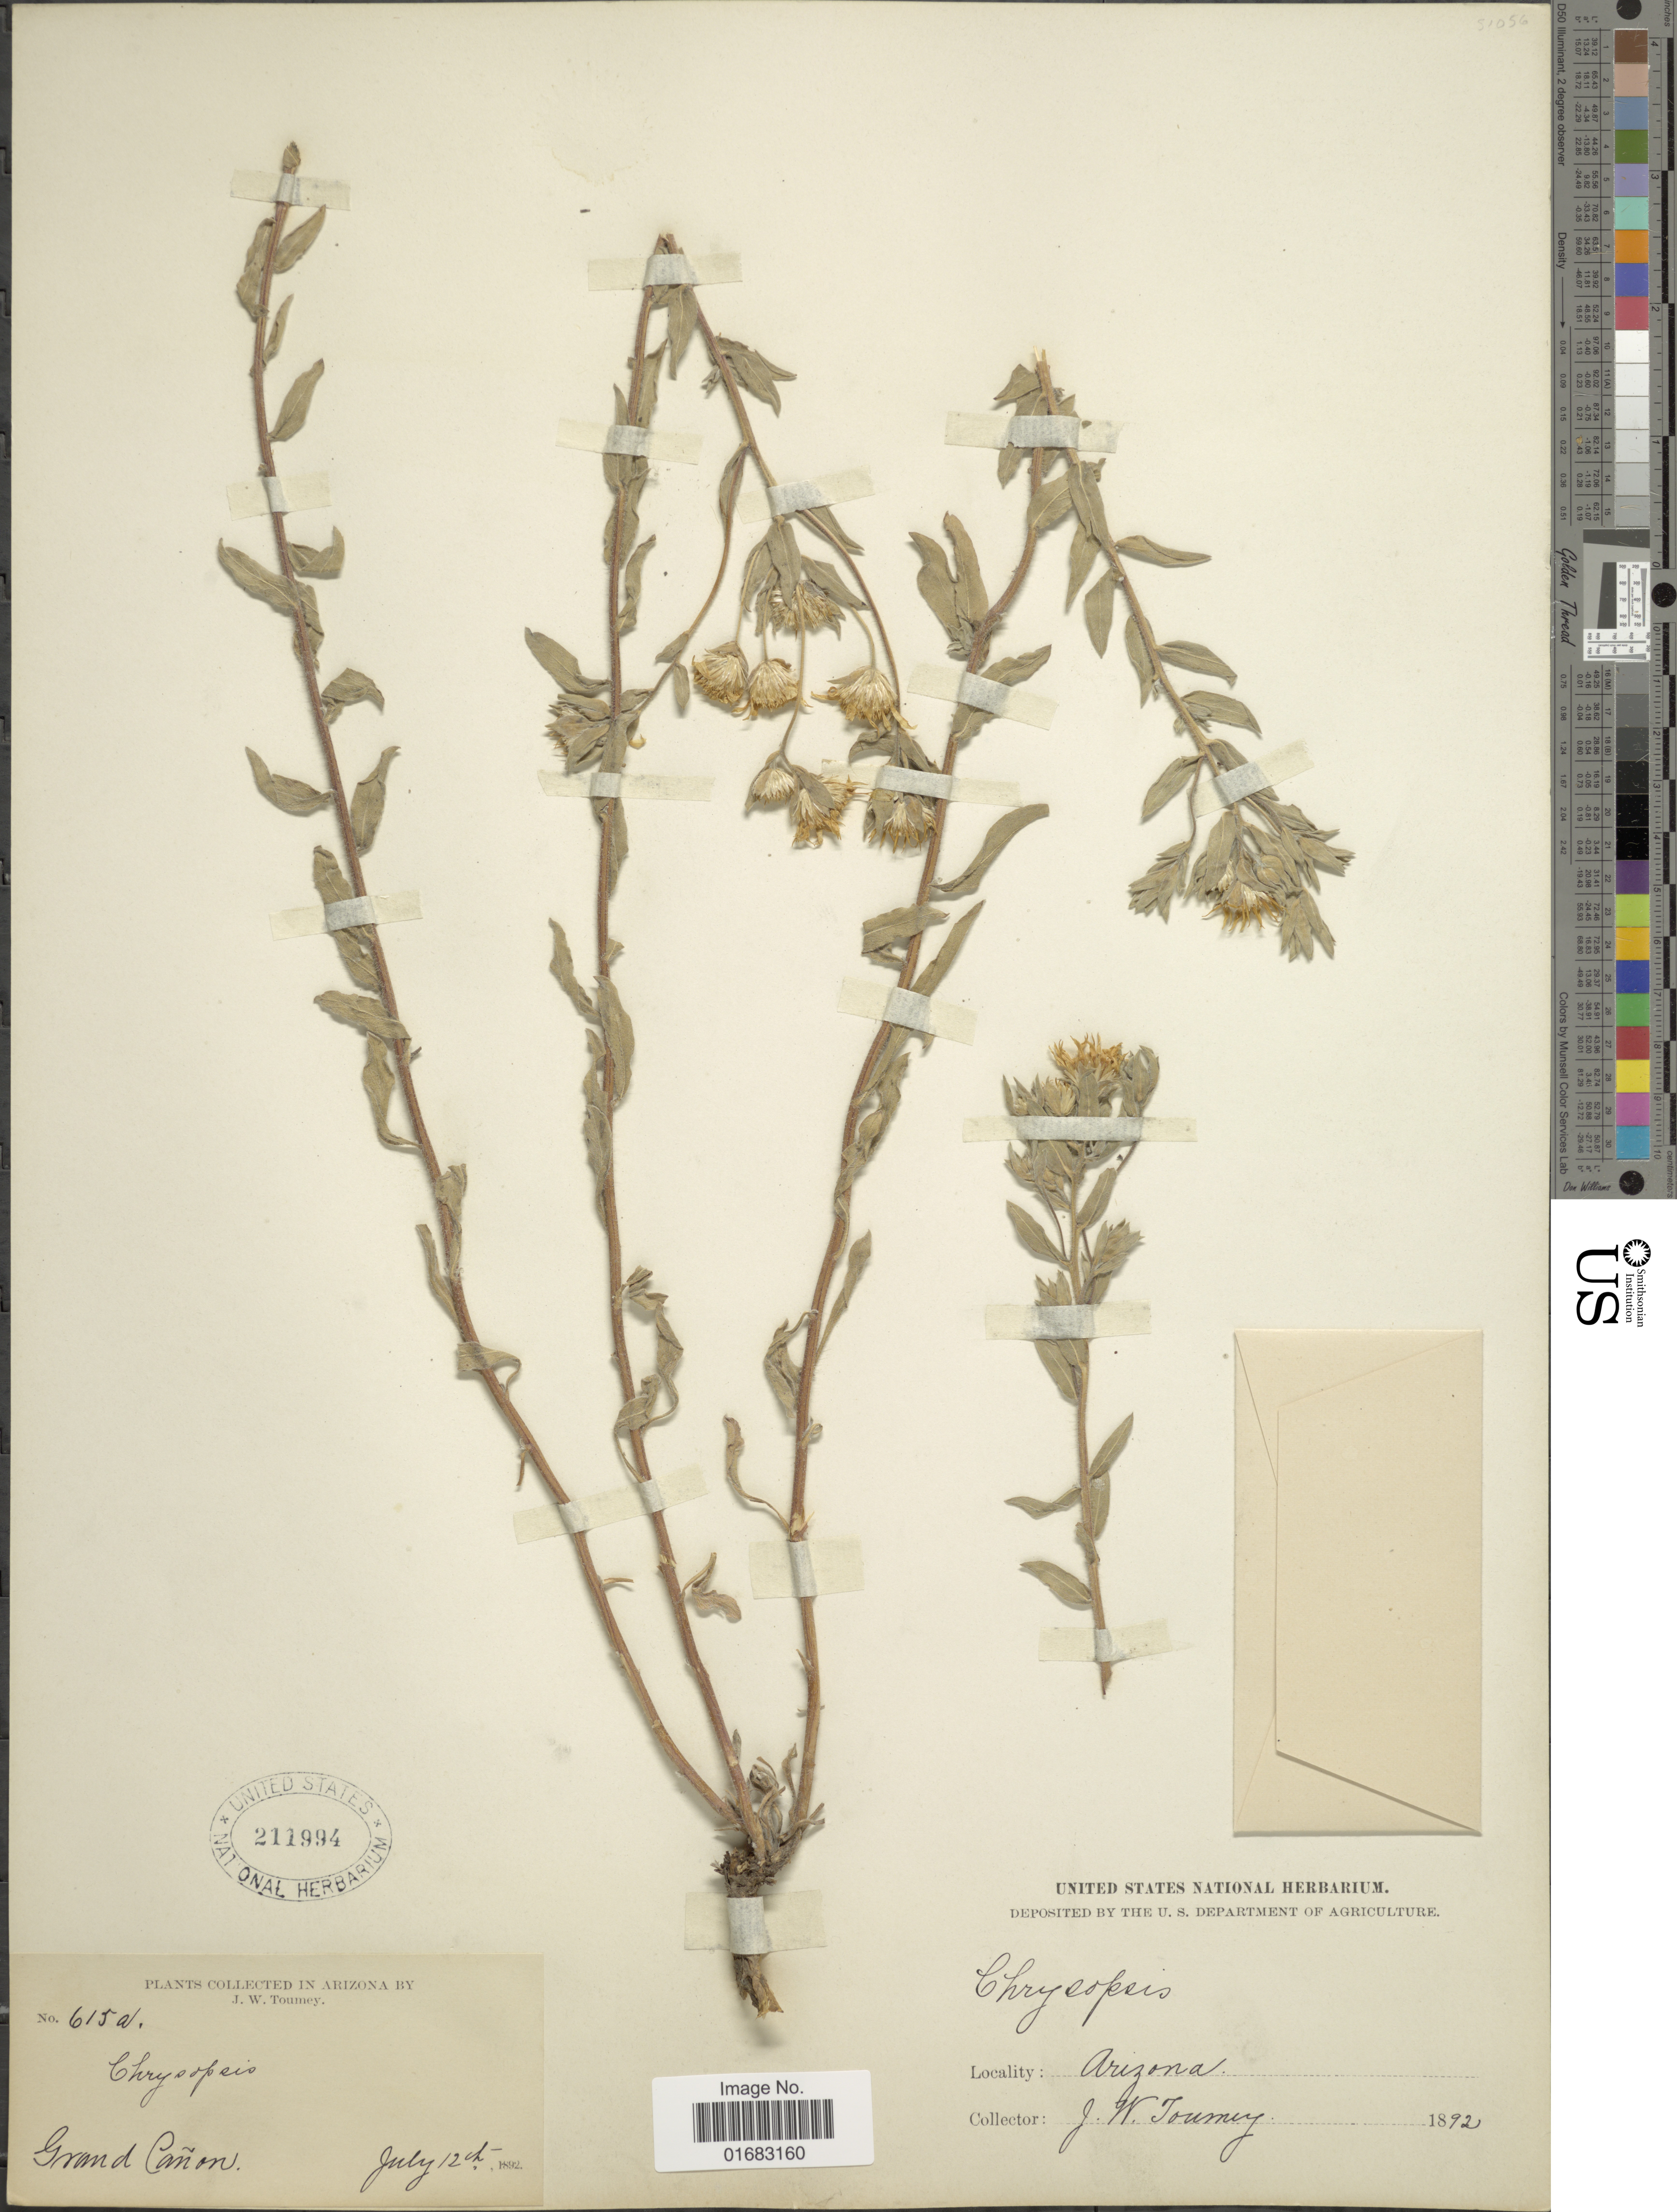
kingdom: Plantae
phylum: Tracheophyta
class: Magnoliopsida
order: Asterales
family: Asteraceae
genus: Heterotheca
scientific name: Heterotheca sp.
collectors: J. W. Toumey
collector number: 615a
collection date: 1892-07-12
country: United States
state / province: Arizona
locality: Arizona. Grand Cañon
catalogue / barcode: US 211994